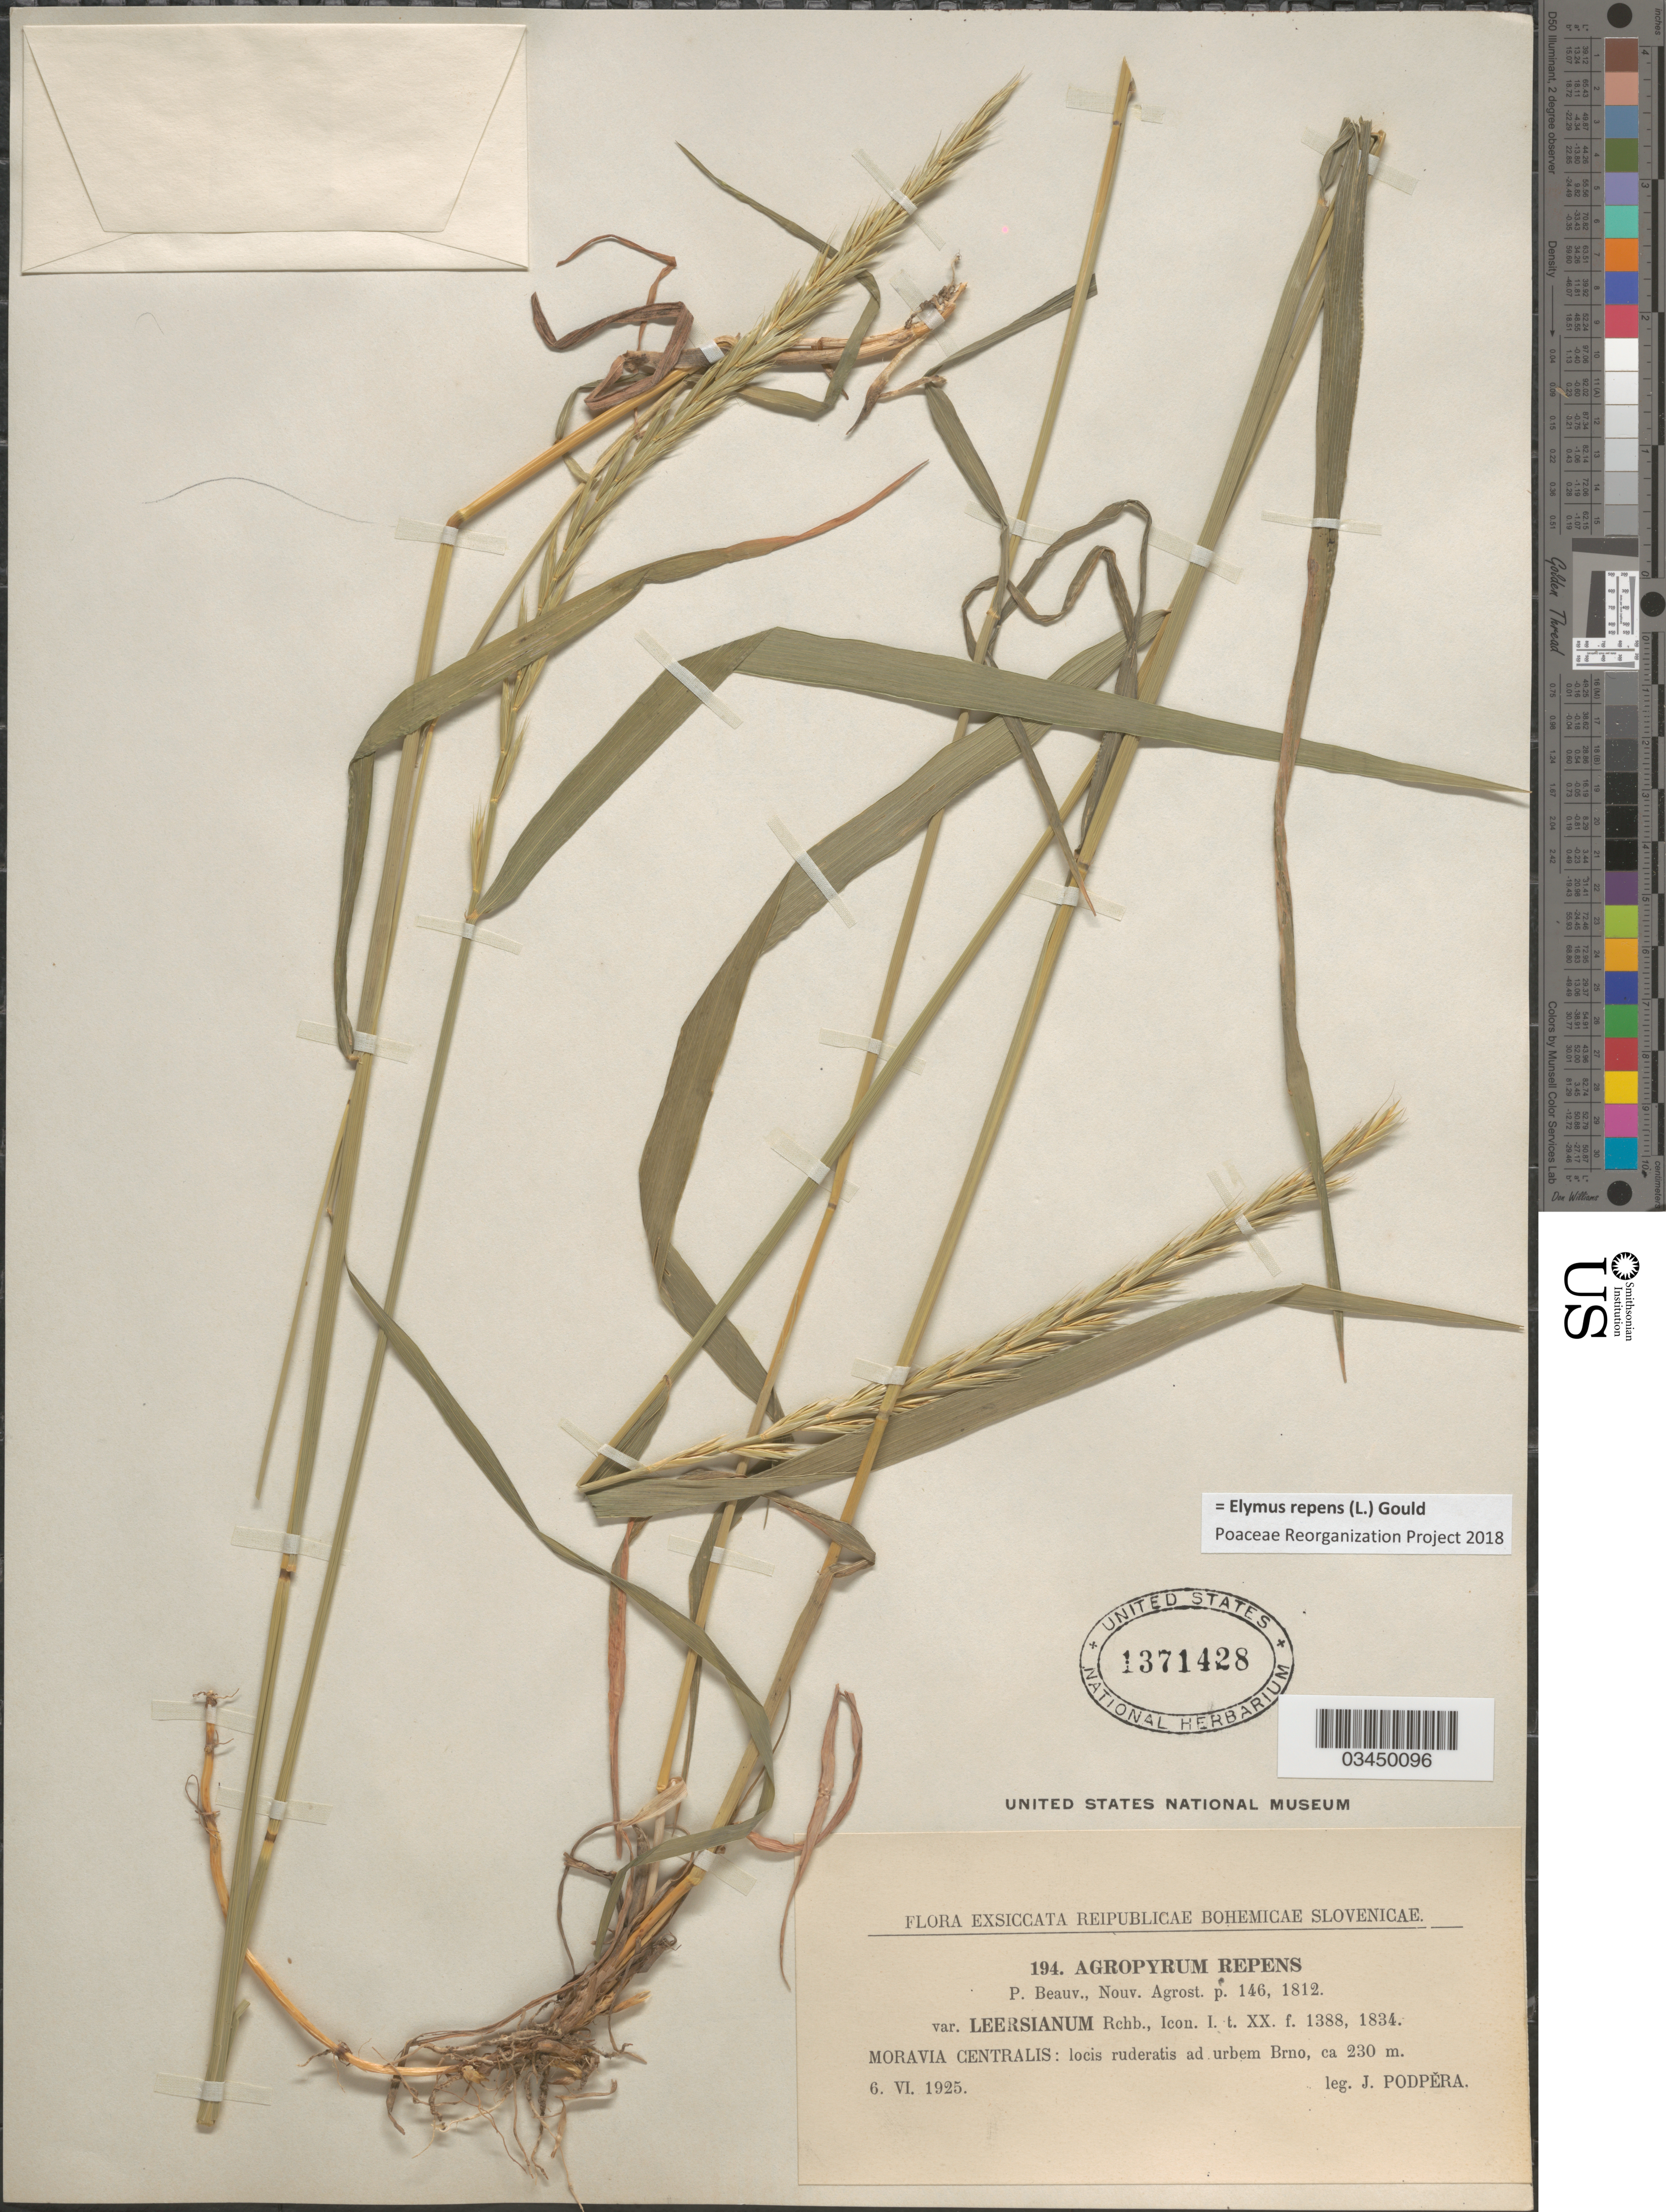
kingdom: Plantae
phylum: Tracheophyta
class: Liliopsida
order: Poales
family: Poaceae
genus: Elymus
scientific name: Elymus repens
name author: (L.) Gould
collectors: J. Podpera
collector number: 194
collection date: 1925-06-06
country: Czechia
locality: Moravia Centralis: locis ruderatis ad urbem Brno.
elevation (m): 230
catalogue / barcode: US 1371428